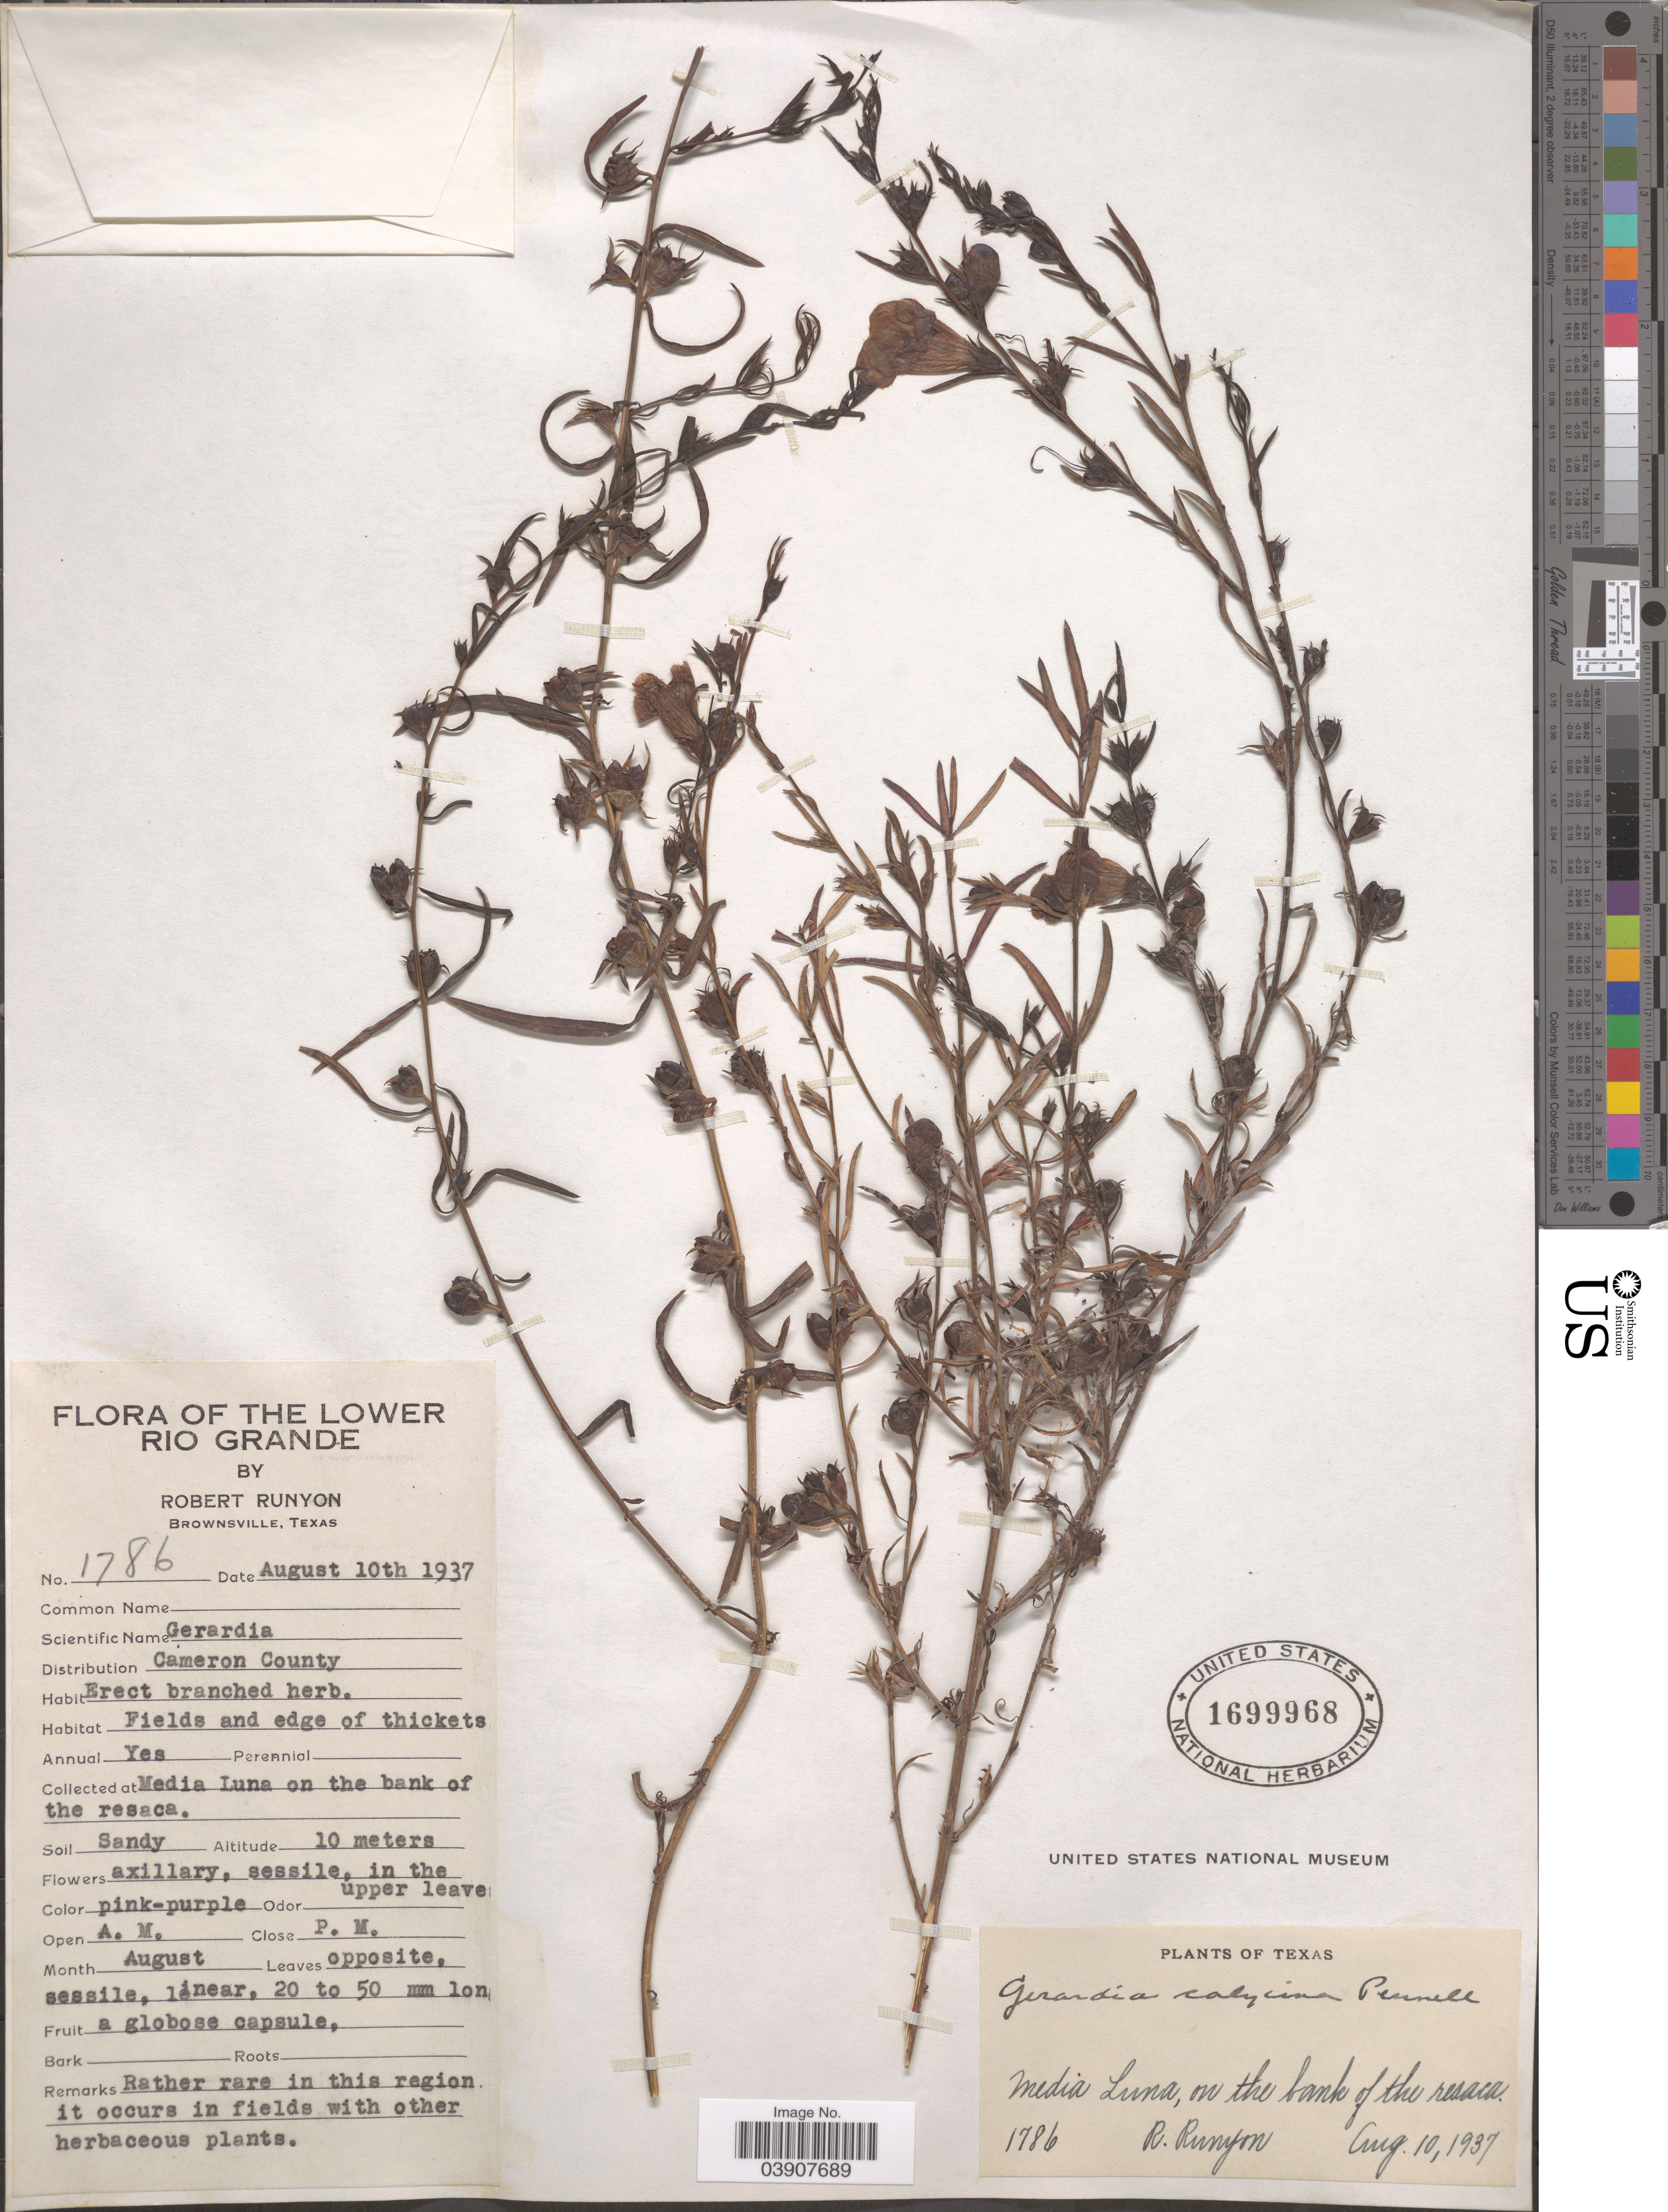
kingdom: Plantae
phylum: Tracheophyta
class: Magnoliopsida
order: Lamiales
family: Orobanchaceae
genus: Agalinis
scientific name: Agalinis heterophylla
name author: (Nutt.) Small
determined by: Sivinski, R. C.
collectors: R. Runyon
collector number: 1786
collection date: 1937-08-10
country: United States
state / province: Texas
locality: The Lower Rio Grande. Cameron County. Media Luna on the bank of the resaca.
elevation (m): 10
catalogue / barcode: US 1699968